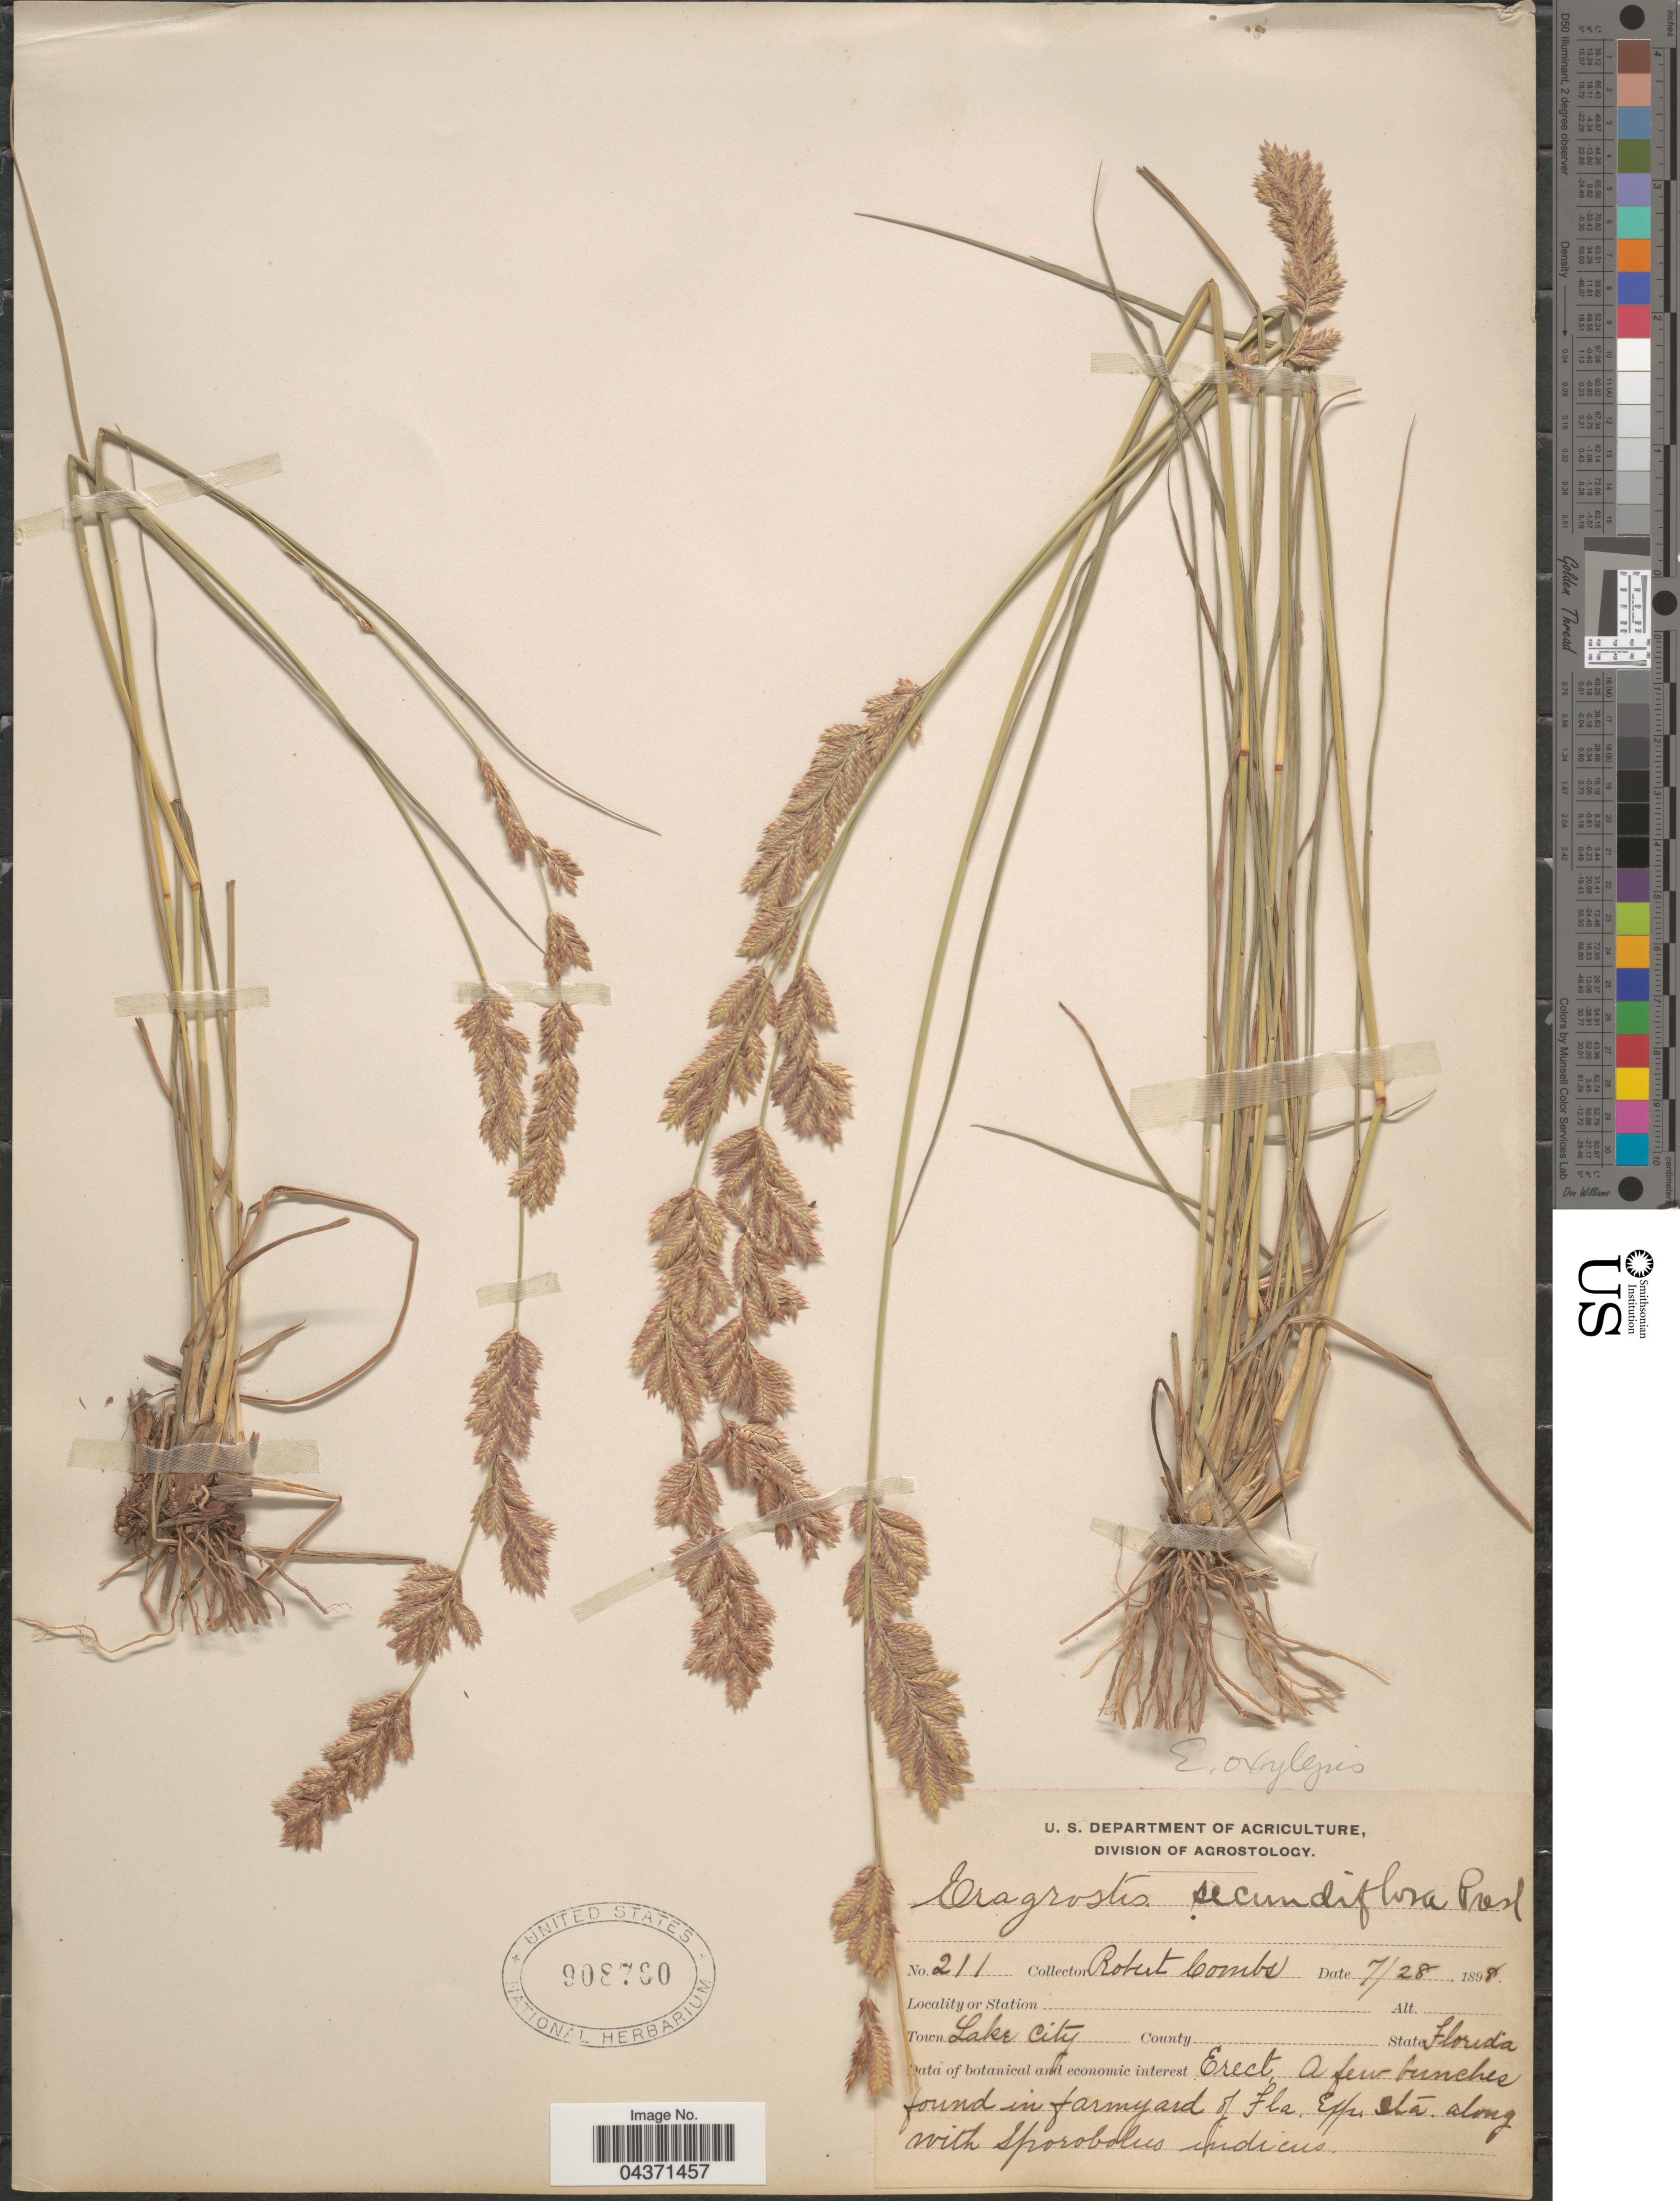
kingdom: Plantae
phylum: Tracheophyta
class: Liliopsida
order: Poales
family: Poaceae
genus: Eragrostis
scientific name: Eragrostis secundiflora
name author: J. Presl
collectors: R. Combs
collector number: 211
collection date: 1898-07-28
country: United States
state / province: Florida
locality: Town Lake City.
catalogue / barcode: US 908780